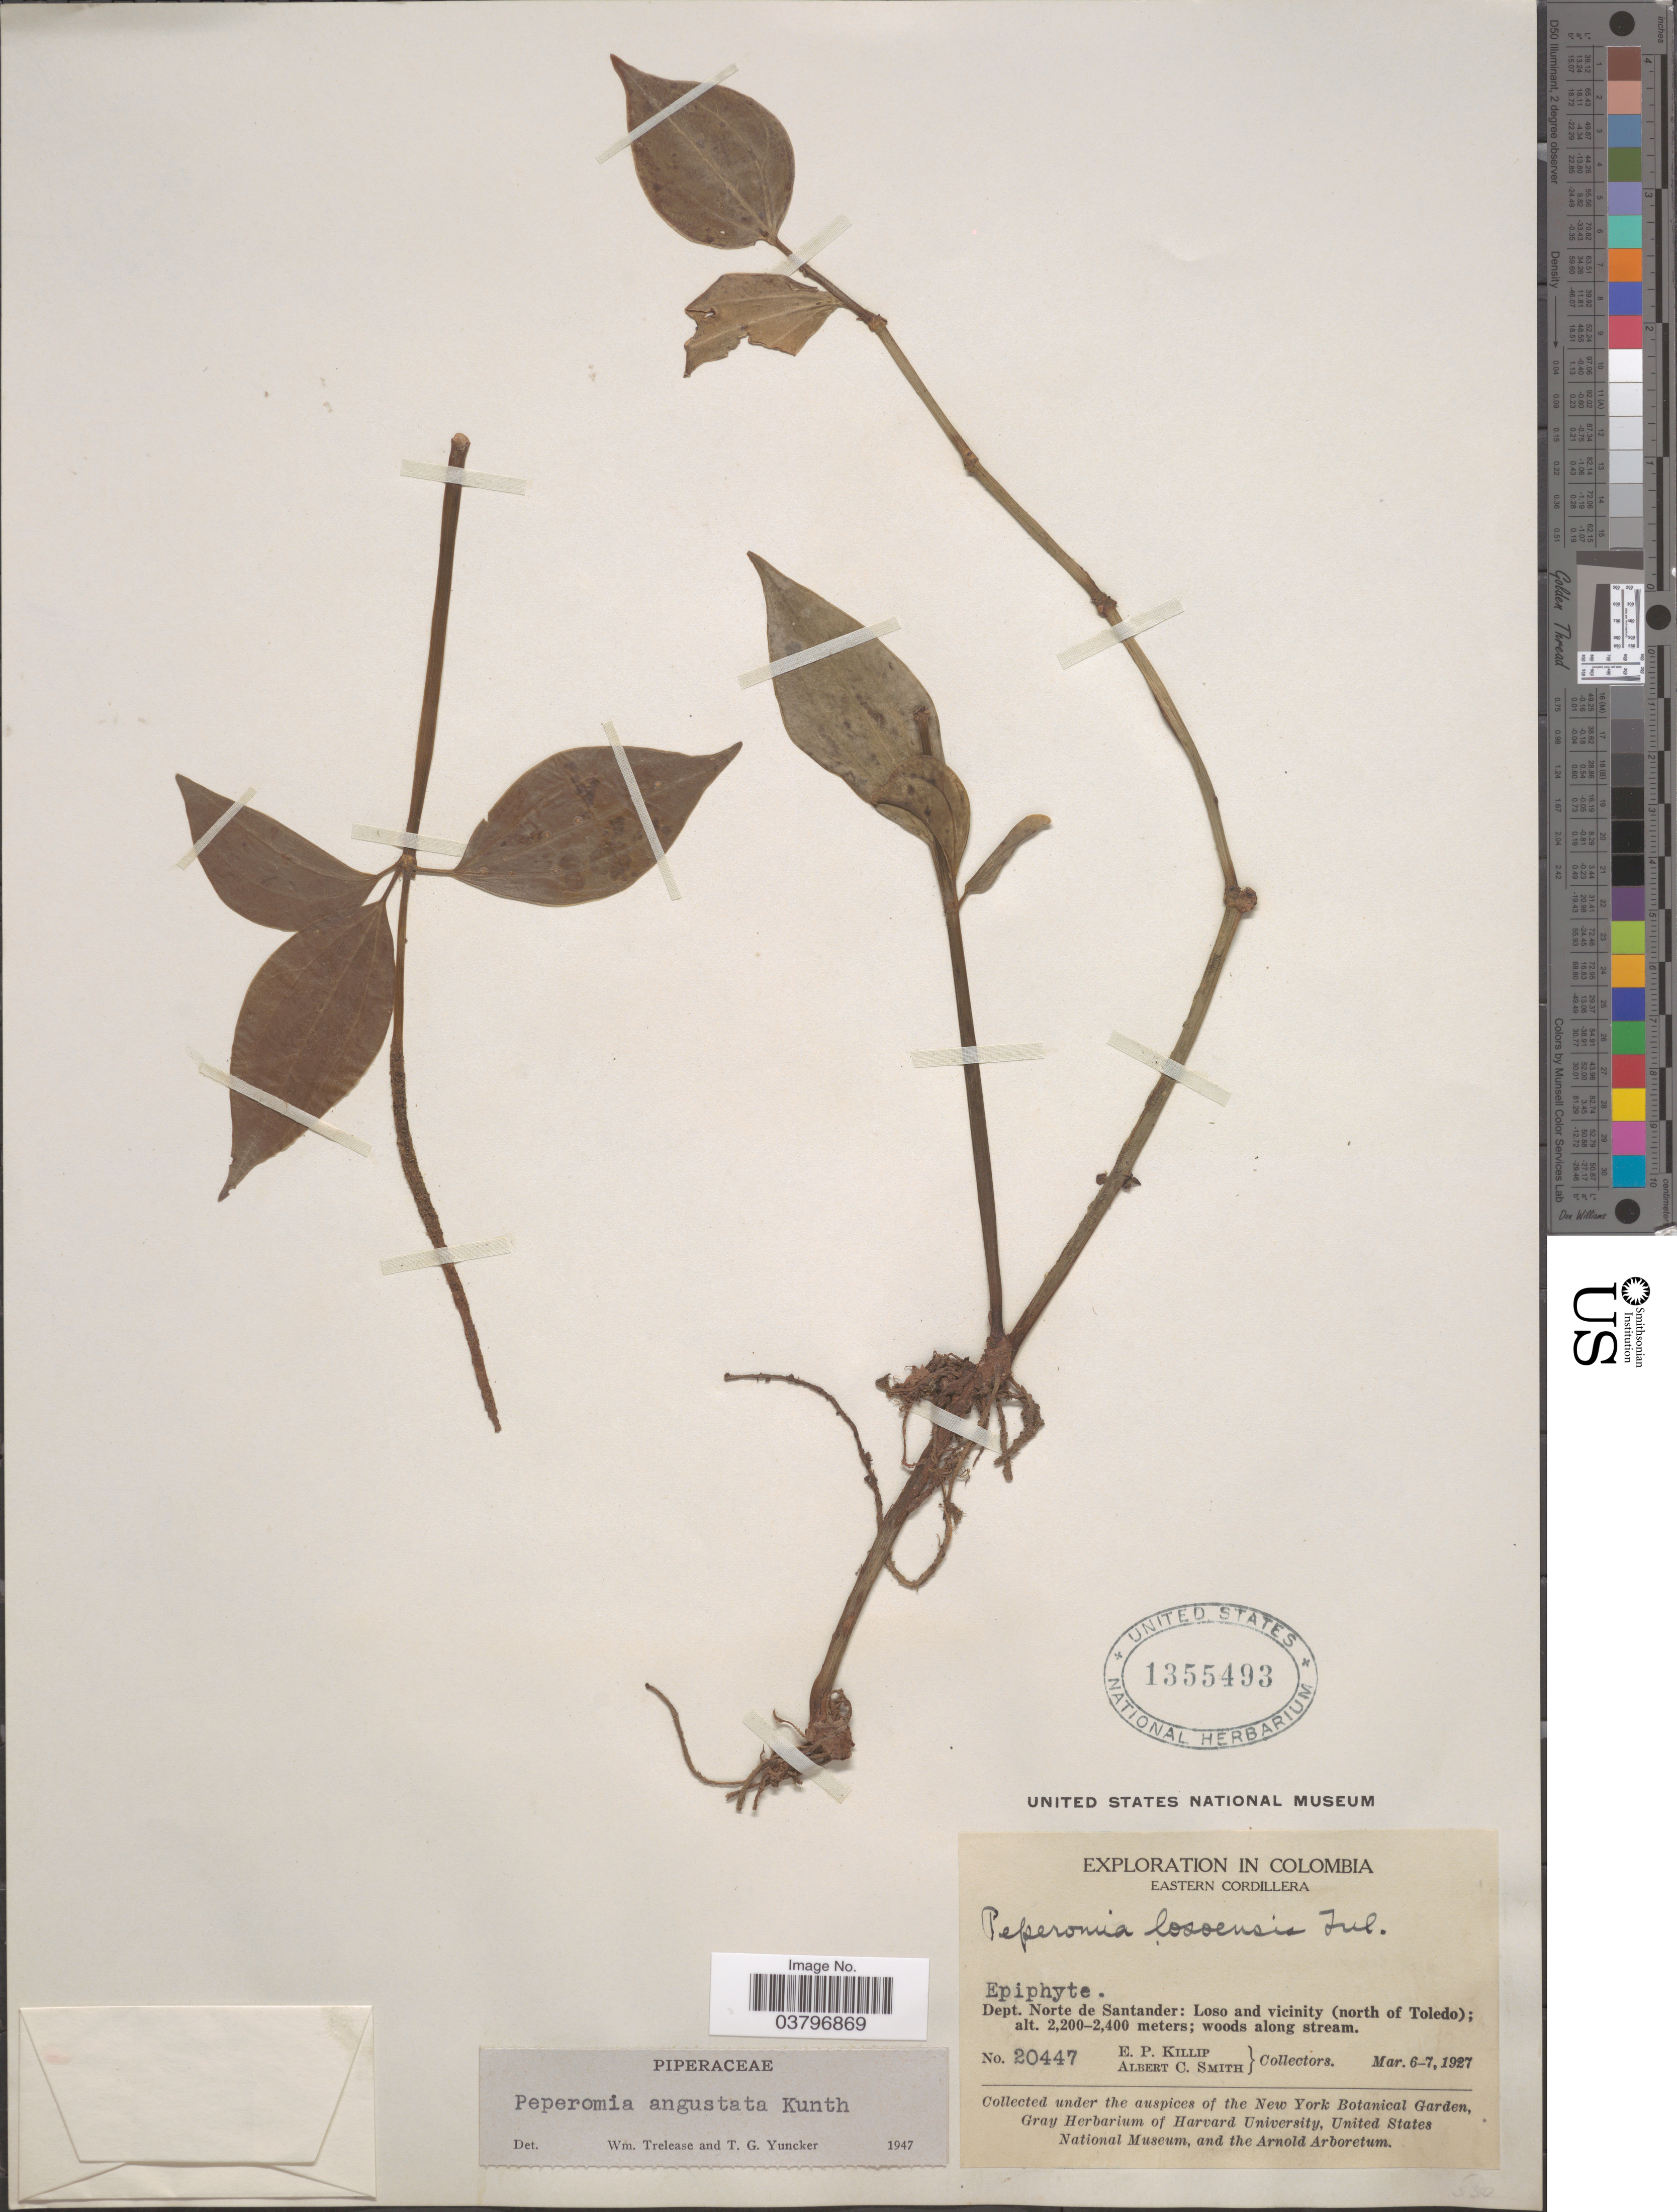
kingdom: Plantae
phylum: Tracheophyta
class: Magnoliopsida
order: Piperales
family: Piperaceae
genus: Peperomia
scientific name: Peperomia rhexiifolia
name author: C. DC.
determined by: Jiménez, José Estaban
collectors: E. P. Killip & A. C. Smith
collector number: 20447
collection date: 1927-03-06/1927-03-07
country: Colombia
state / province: Norte de Santander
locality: Eastern Cordillera. Dept. Norte de Santander: Loso and vicinity (north of Toledo).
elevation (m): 2200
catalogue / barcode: US 1355493